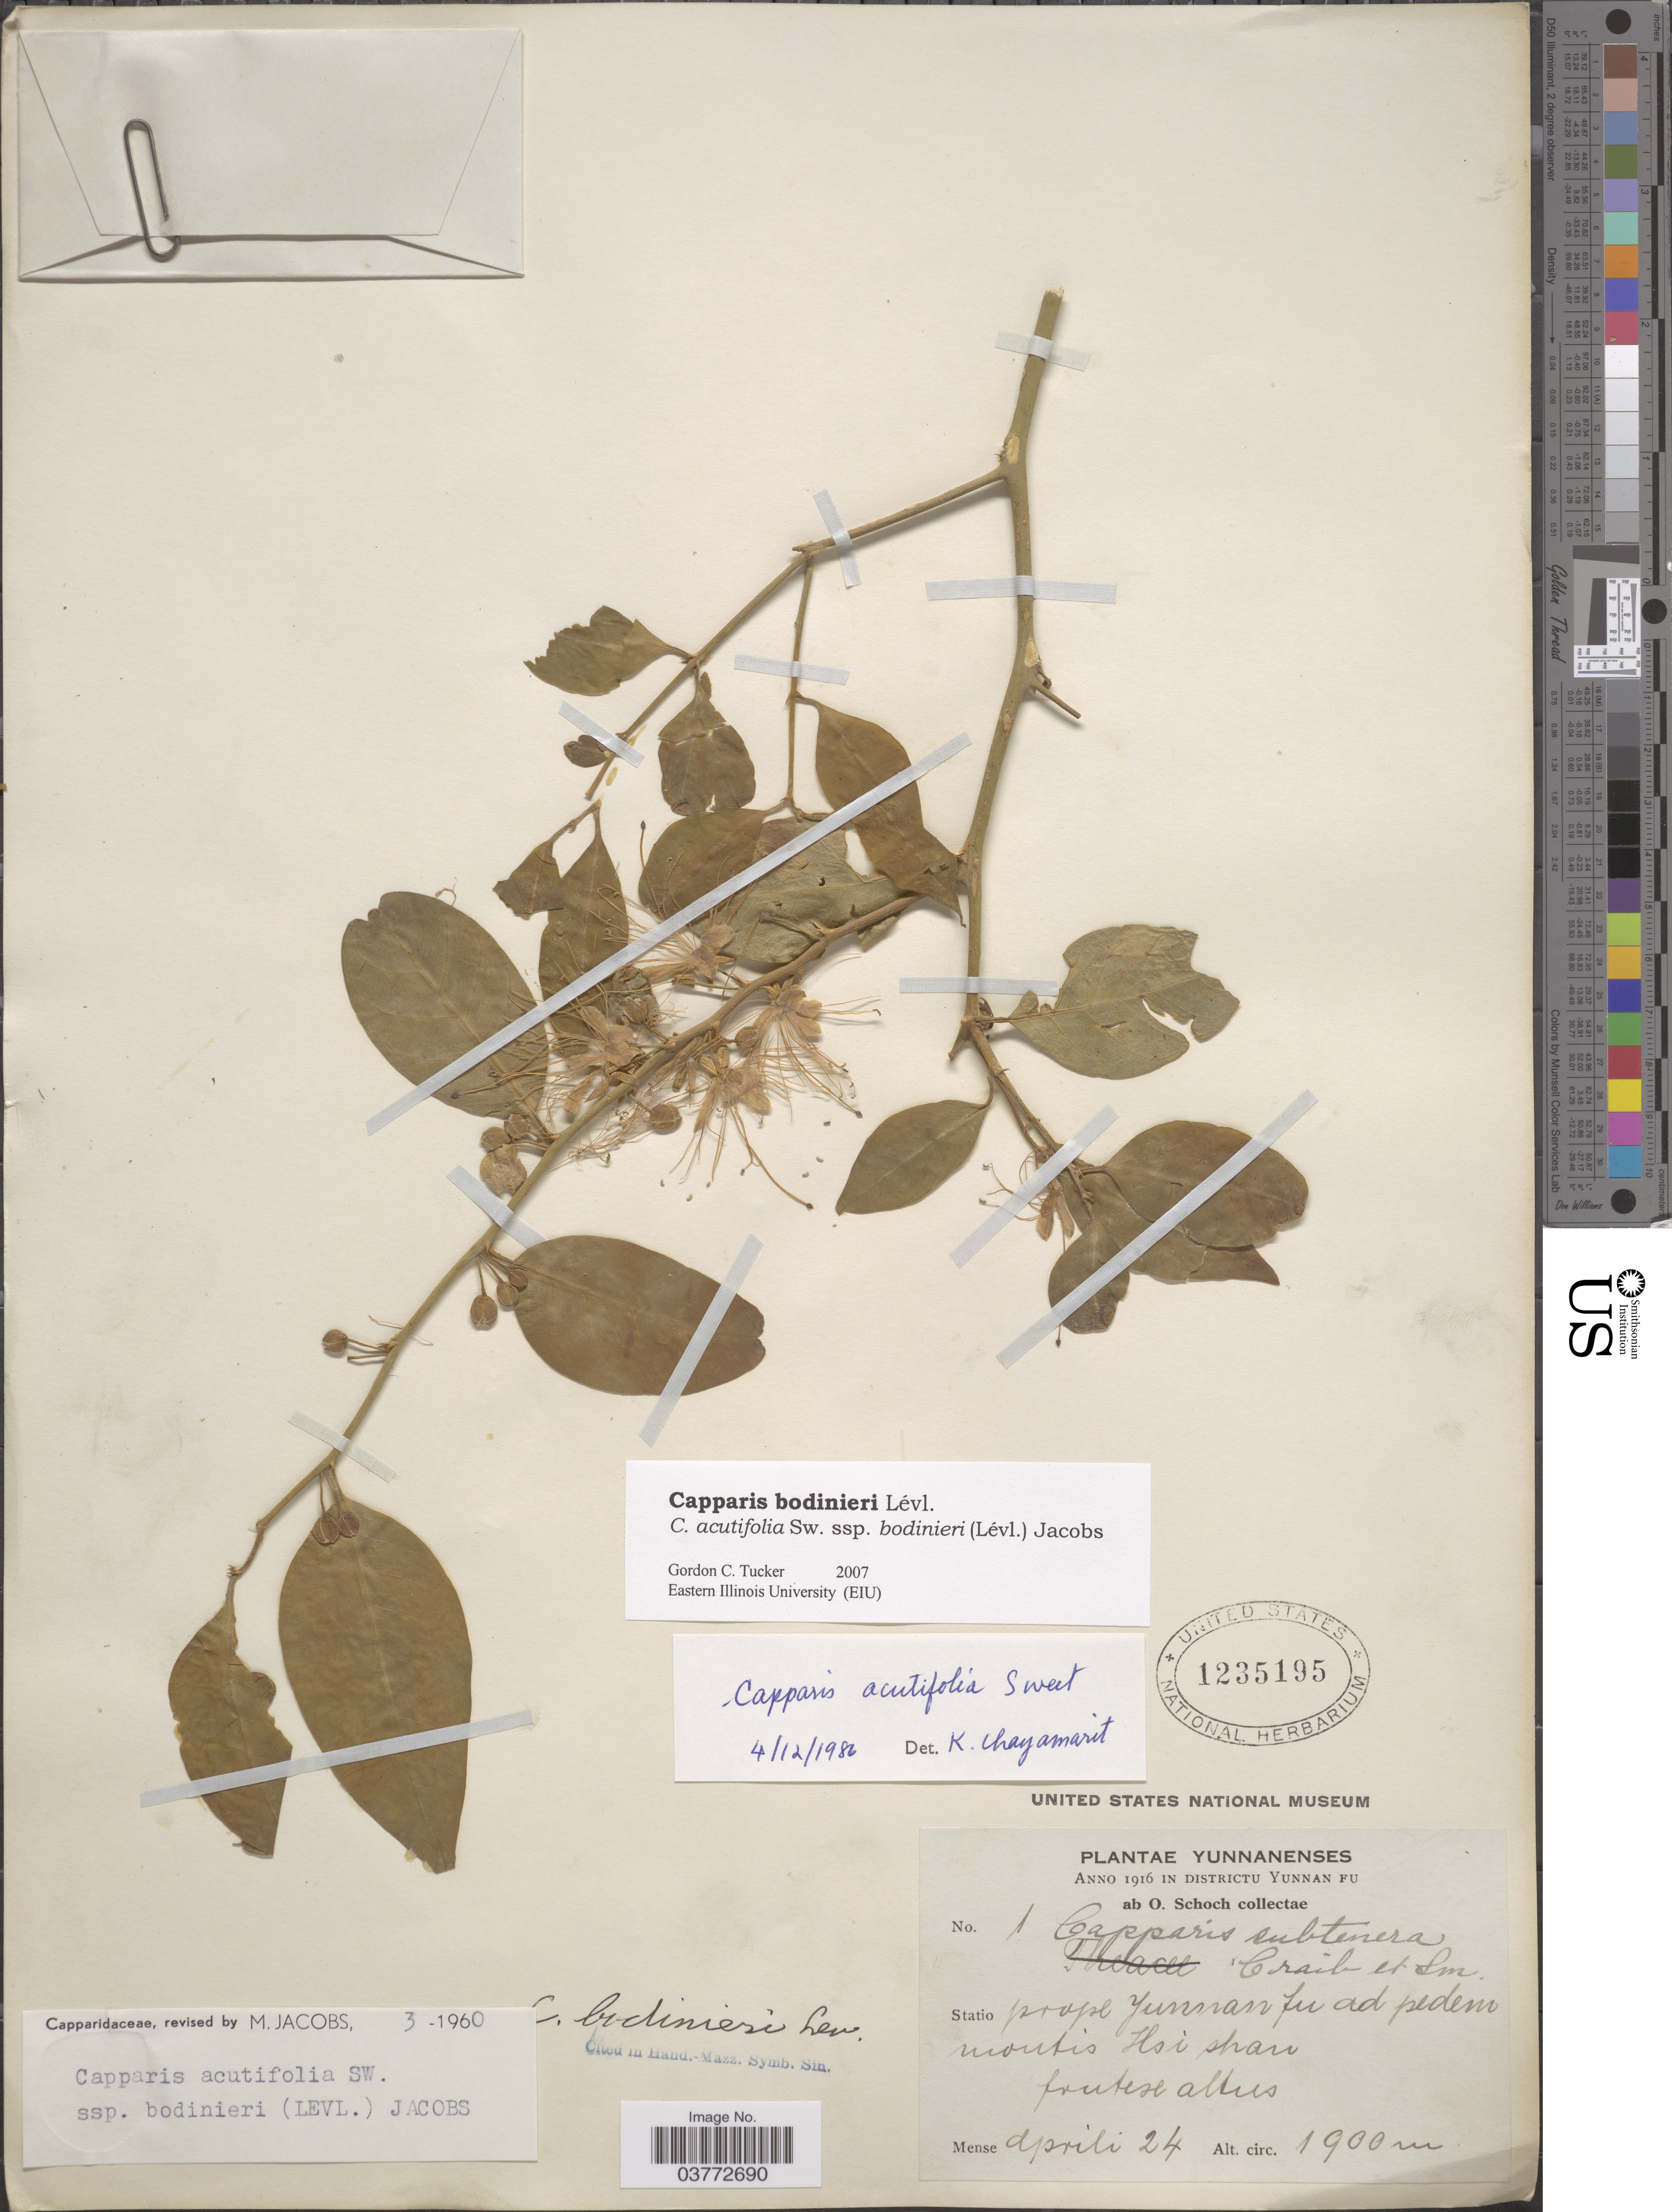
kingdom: Plantae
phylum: Tracheophyta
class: Magnoliopsida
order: Brassicales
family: Capparaceae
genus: Capparis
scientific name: Capparis bodinieri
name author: H. Lév.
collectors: O. Schoch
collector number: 1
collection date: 1916-04-24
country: China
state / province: Yunnan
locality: Districtu Yunnan Fu. Statio prope Yunnan Fu ad pedem montis Hsi shan.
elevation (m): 1900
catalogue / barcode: US 1235195